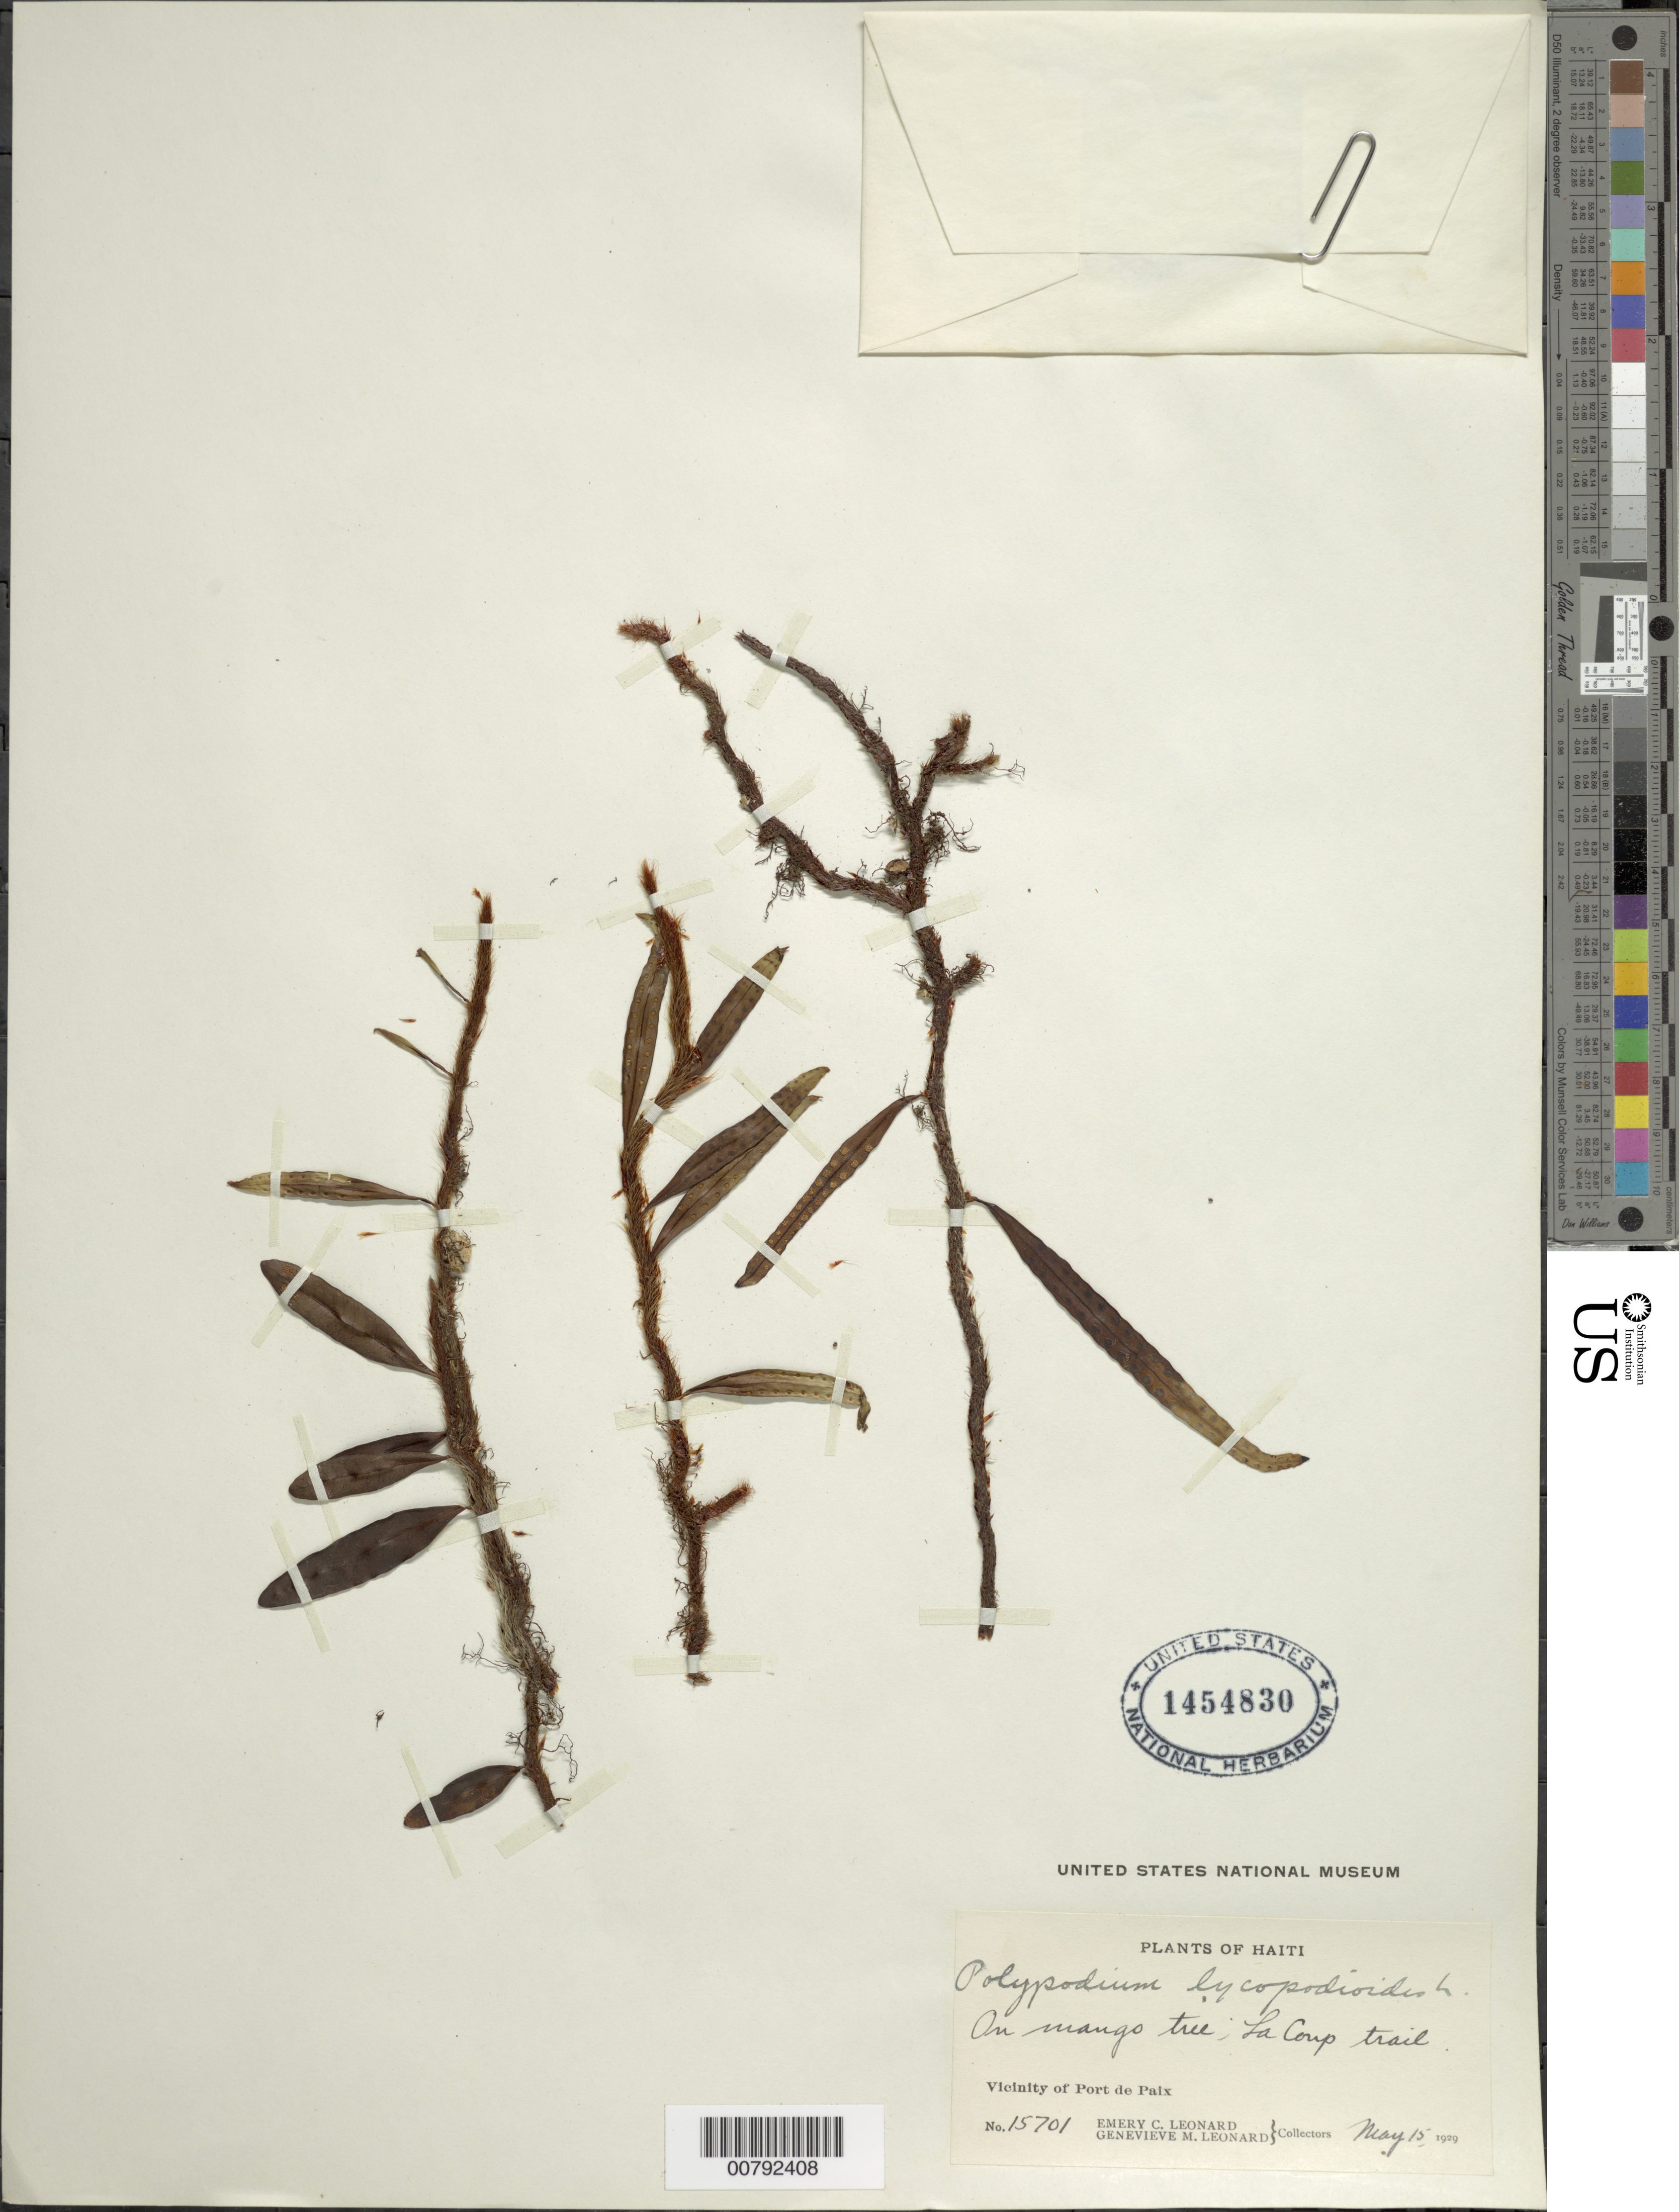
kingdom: Plantae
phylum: Tracheophyta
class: Polypodiopsida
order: Polypodiales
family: Polypodiaceae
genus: Microgramma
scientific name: Microgramma lycopodioides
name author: (L.) Copel.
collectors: E. C. Leonard & G. M. Leonard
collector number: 15701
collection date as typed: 15 May 1929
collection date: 1929-05-15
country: Haiti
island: Hispaniola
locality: Port de Paix, La Coup trail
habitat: On mango tree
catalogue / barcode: US 1454830